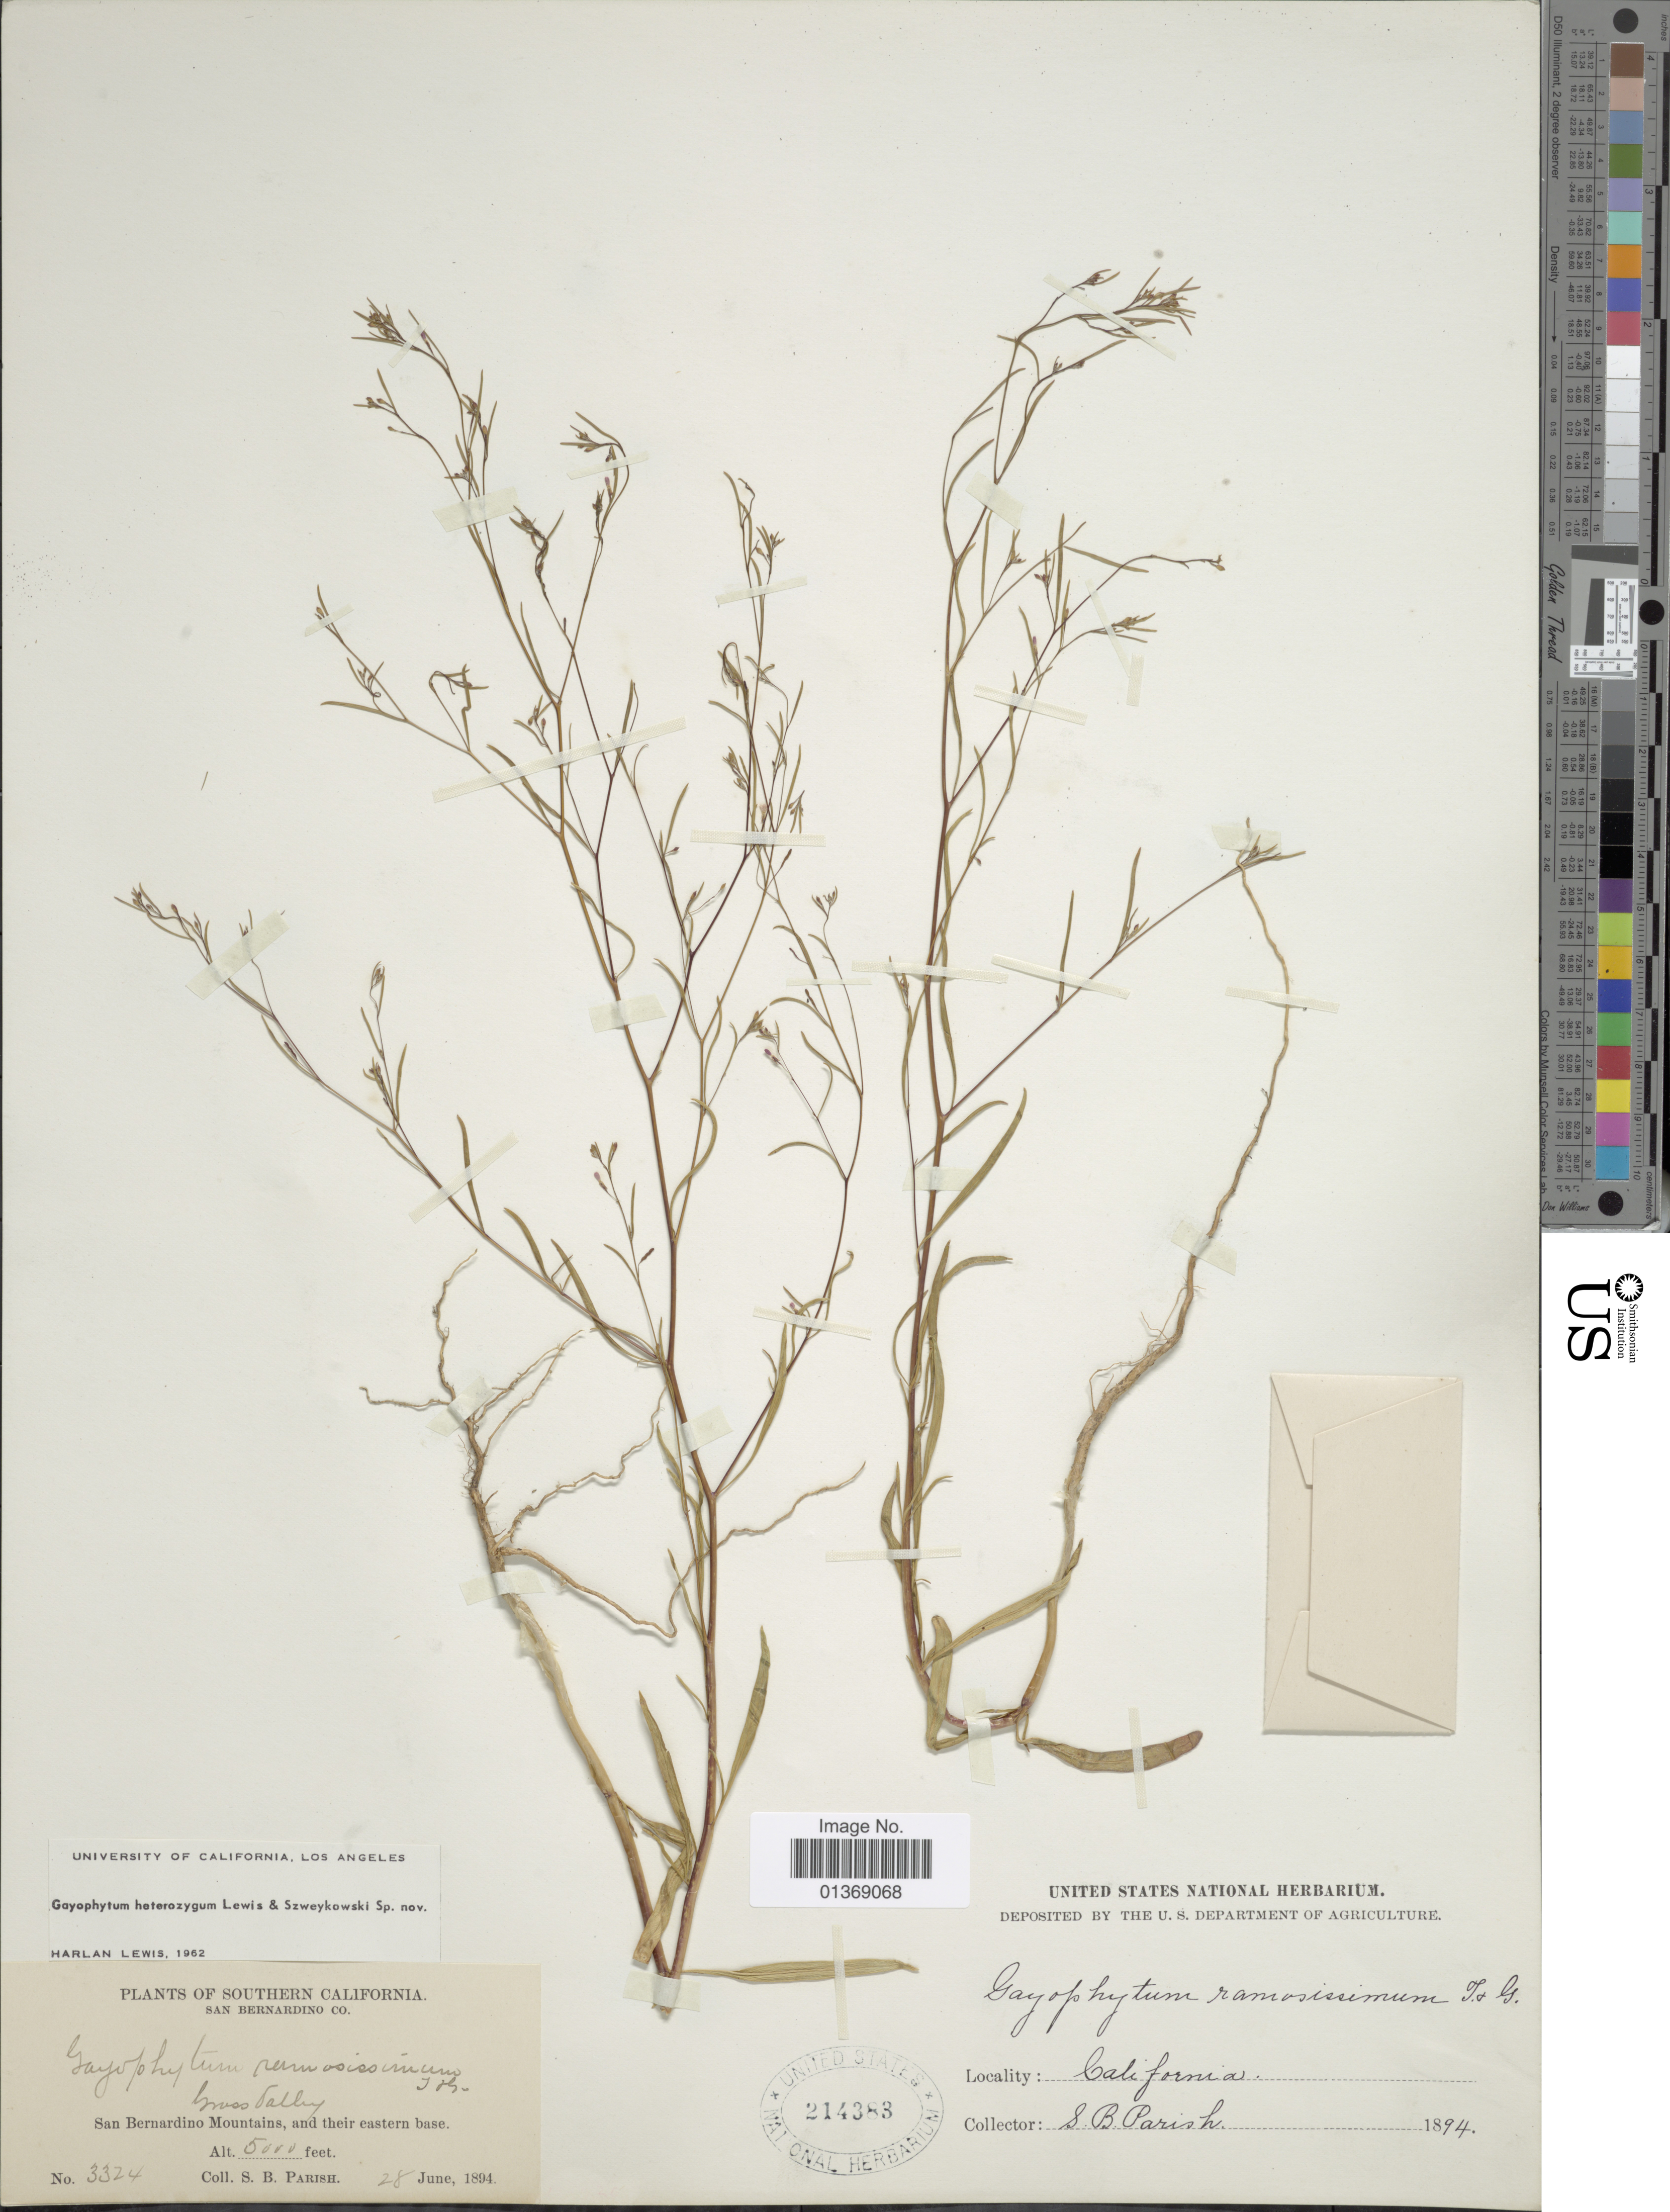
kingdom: Plantae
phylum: Tracheophyta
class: Magnoliopsida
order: Myrtales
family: Onagraceae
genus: Gayophytum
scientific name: Gayophytum heterozygum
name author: F. H. Lewis & Szweyk.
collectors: S. B. Parish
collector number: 3324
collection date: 1894-06-28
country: United States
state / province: California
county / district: San Bernardino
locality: Southern California, San Bernardino Co., Grass Valley, San Bernardino Mountains, and their eastern base.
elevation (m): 1524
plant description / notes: No precise locality correction needed.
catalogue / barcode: US 214383